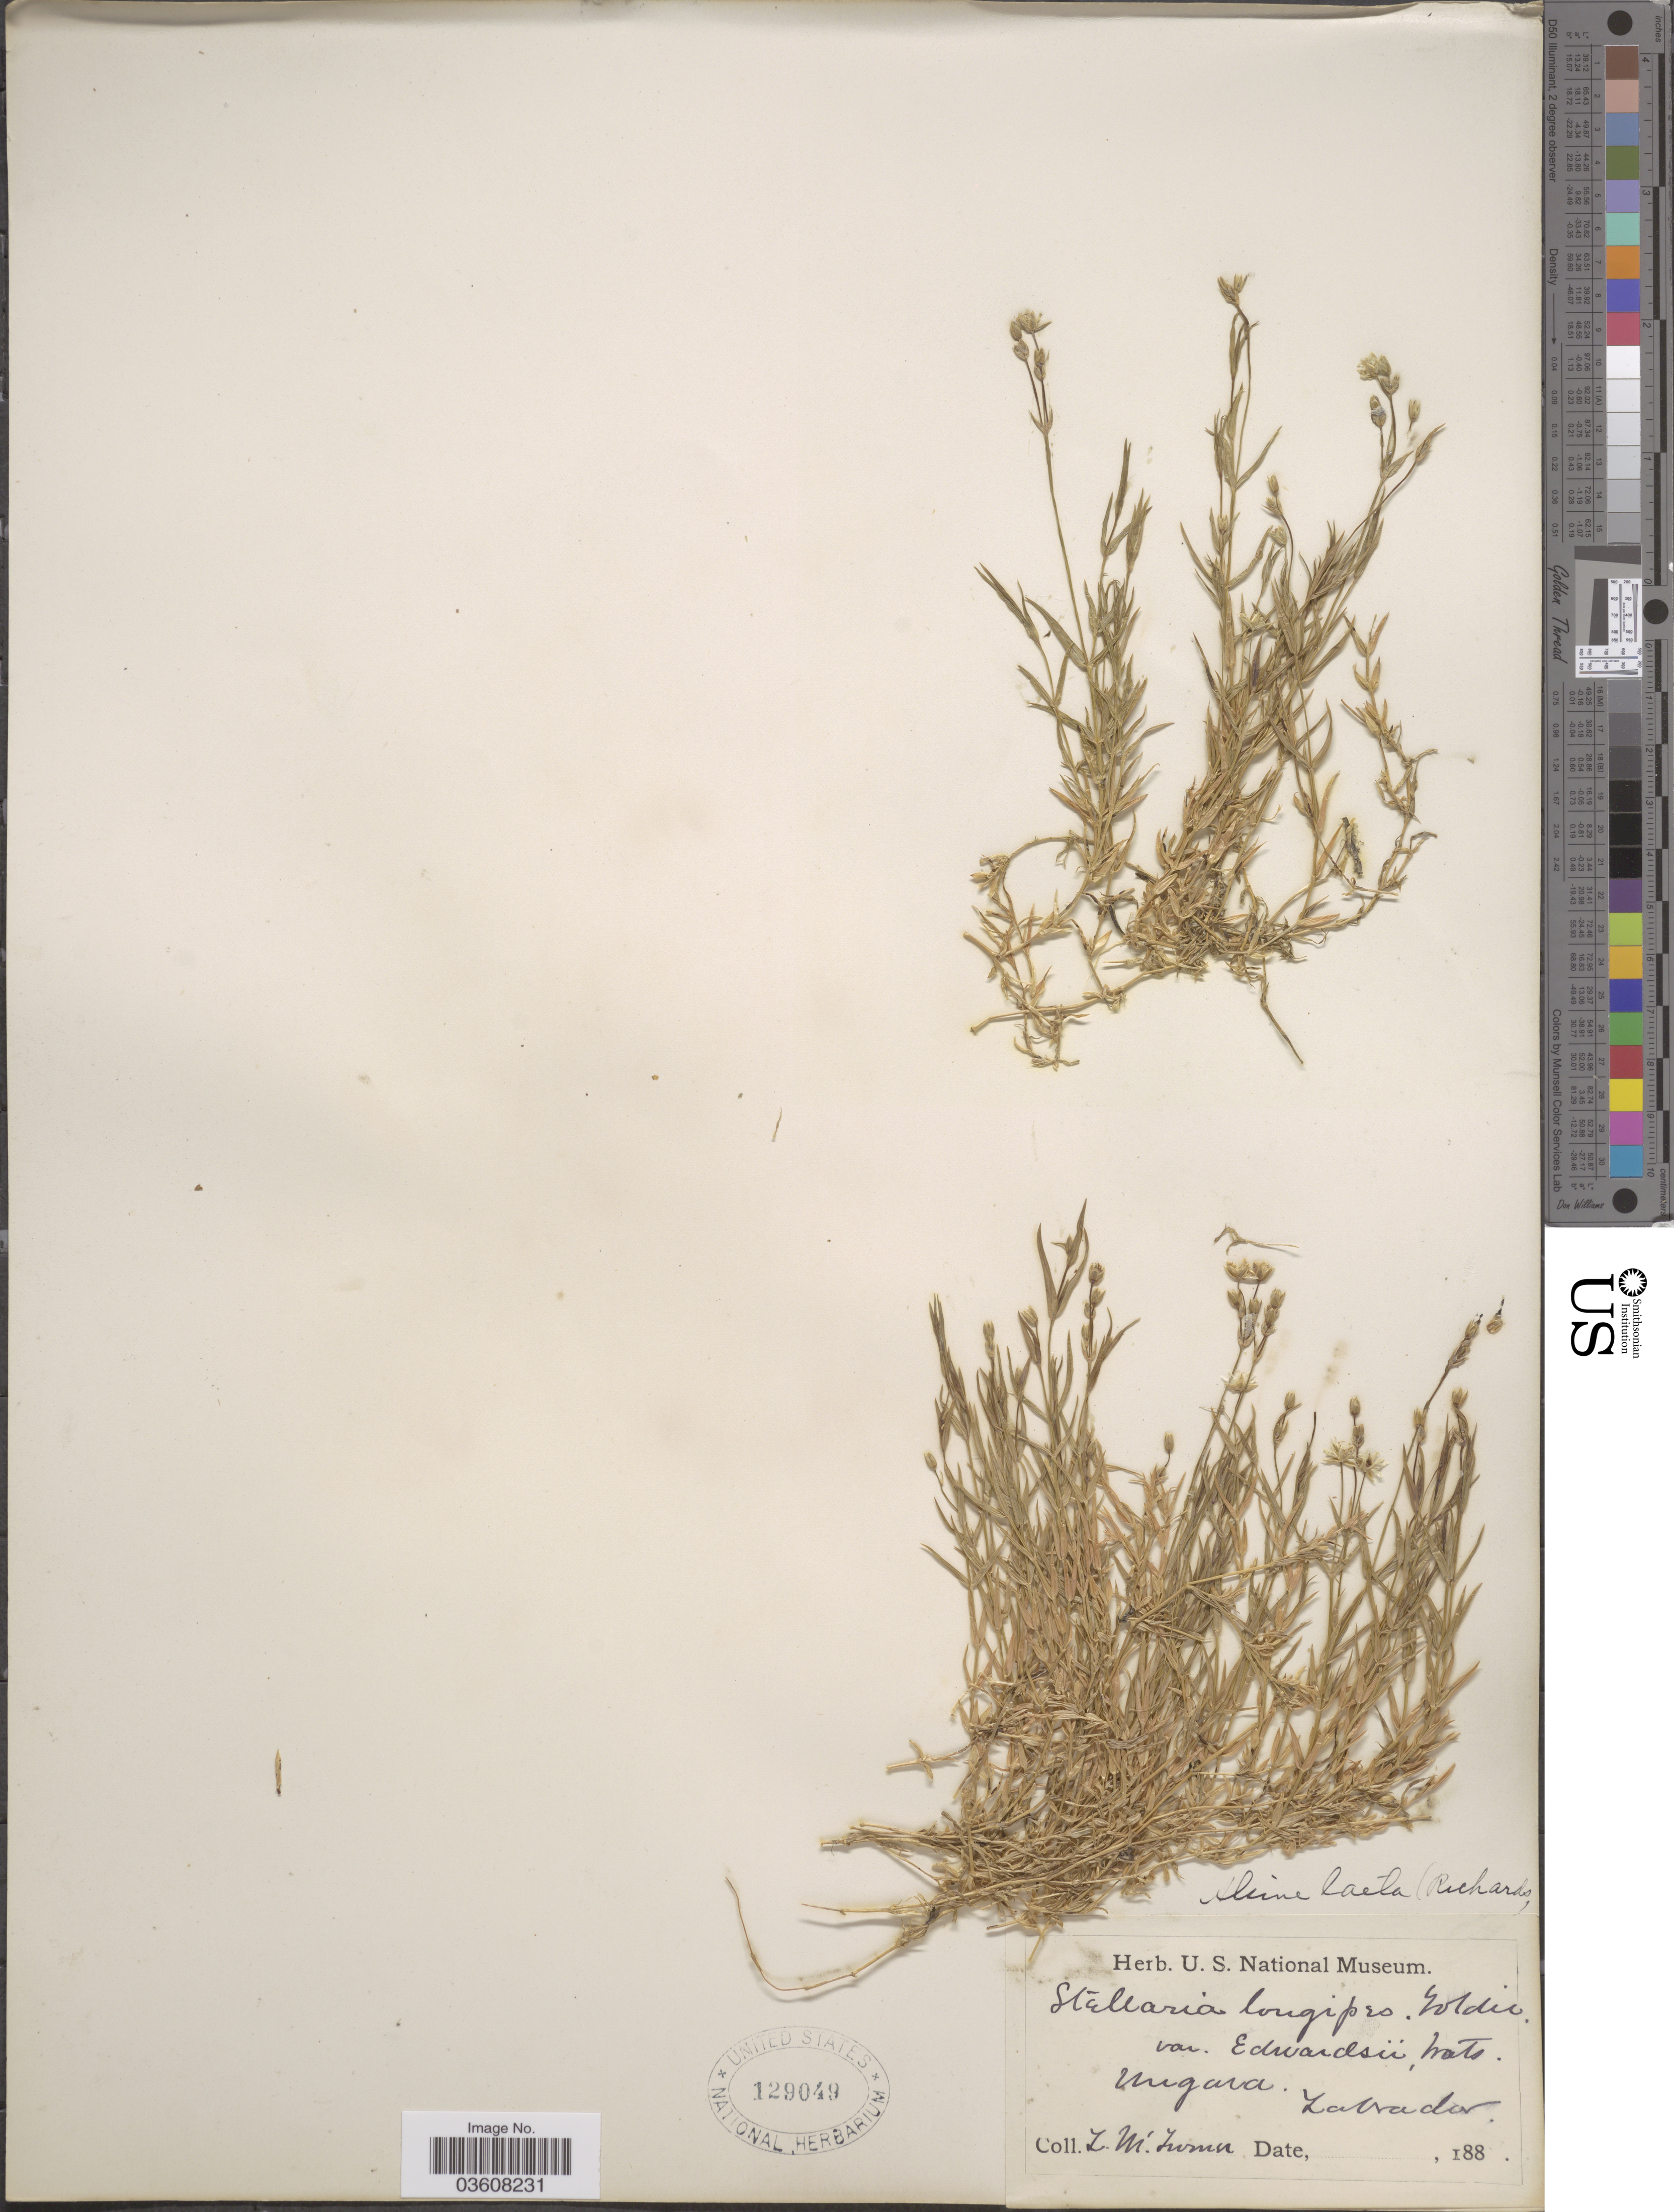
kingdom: Plantae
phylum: Tracheophyta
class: Magnoliopsida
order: Caryophyllales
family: Caryophyllaceae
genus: Stellaria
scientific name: Stellaria laeta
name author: Richards.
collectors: L. M. Turner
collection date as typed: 188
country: Canada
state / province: Newfoundland and Labrador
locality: Ungava. Labrador.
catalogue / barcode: US 129049